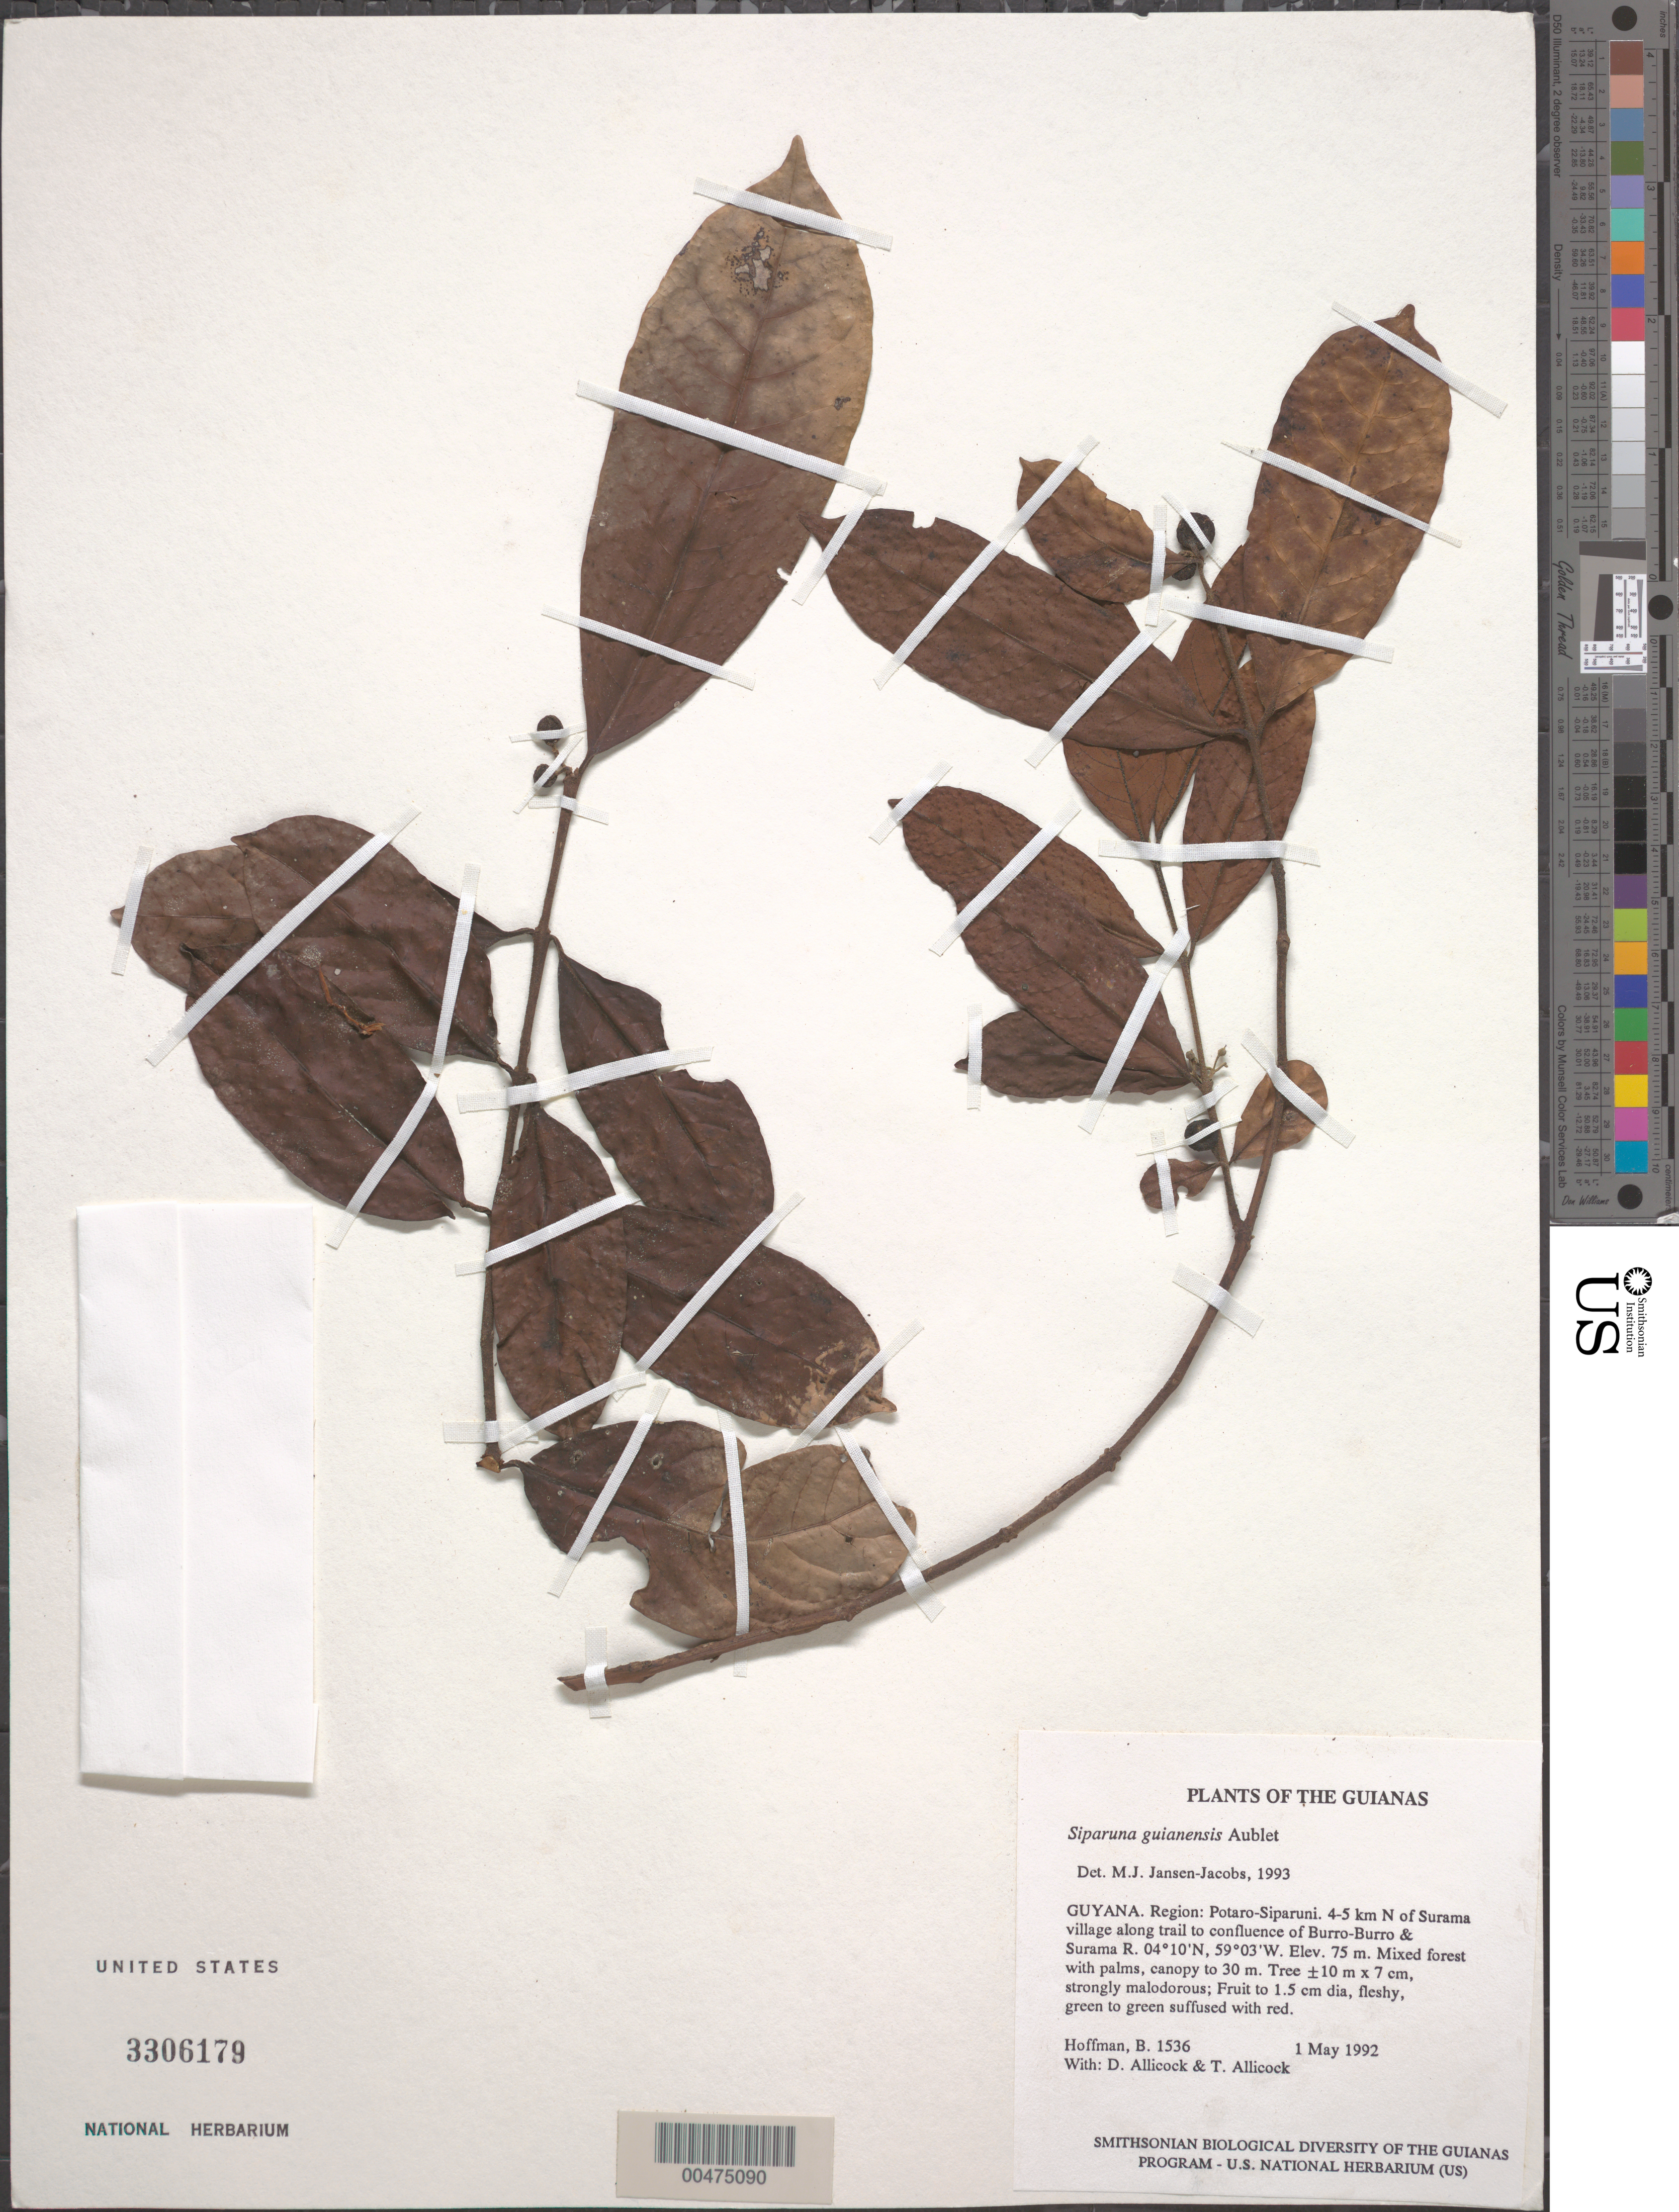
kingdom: Plantae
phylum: Tracheophyta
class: Magnoliopsida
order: Laurales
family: Siparunaceae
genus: Siparuna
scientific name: Siparuna guianensis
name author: Aubl.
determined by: Liesner, R. L.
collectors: B. Hoffman, D. Allicock & T. Allicock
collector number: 1536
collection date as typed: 1 May 1992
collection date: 1992-05-01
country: Guyana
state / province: Potaro-Siparuni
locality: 4-5 km N of Surama village along trail to confluence of Burro-Burro & Surama Rivers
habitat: Mixed forest with palms, canopy to 30 m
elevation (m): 75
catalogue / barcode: US 3306179